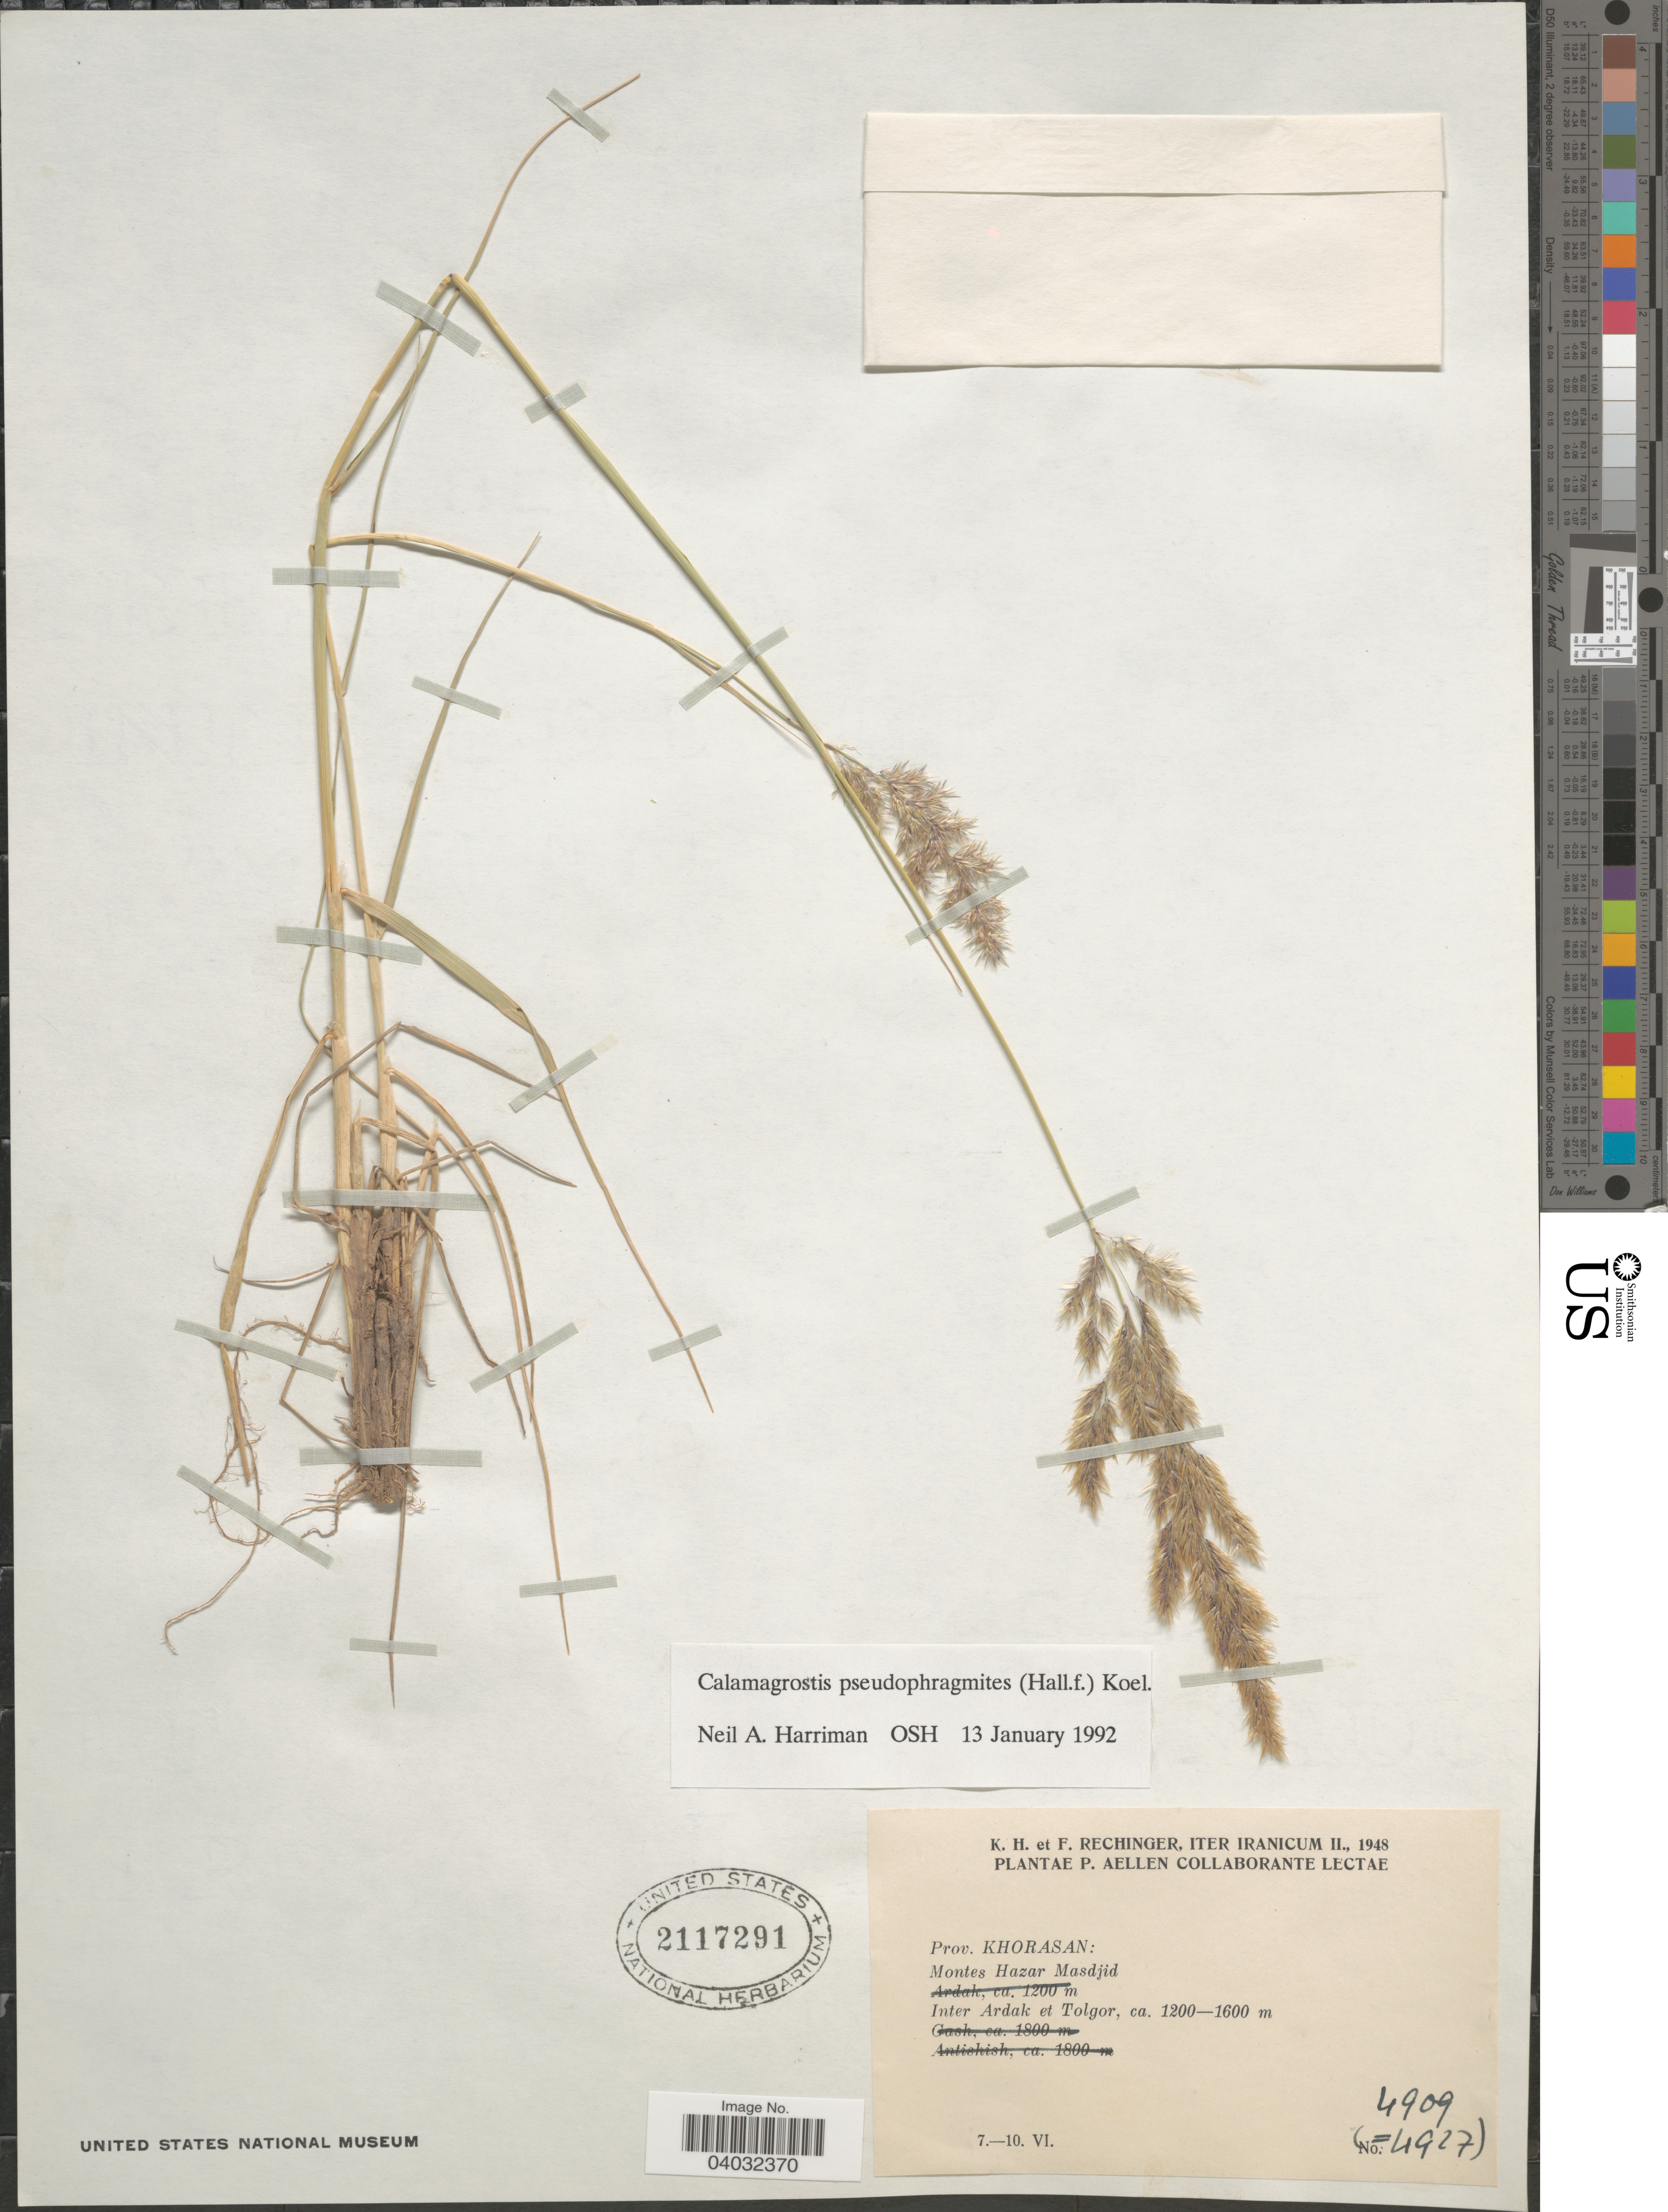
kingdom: Plantae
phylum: Tracheophyta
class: Liliopsida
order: Poales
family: Poaceae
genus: Calamagrostis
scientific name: Calamagrostis pseudophragmites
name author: (Haller f.) Koeler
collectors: K. H. Rechinger & F. Rechinger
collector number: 4907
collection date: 1948-06-07/1948-06-10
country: Iran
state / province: Khorasan [obsolete]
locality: Montes Hazar Masdjid. Inter Ardak et Tolgor.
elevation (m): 1200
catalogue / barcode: US 2117291